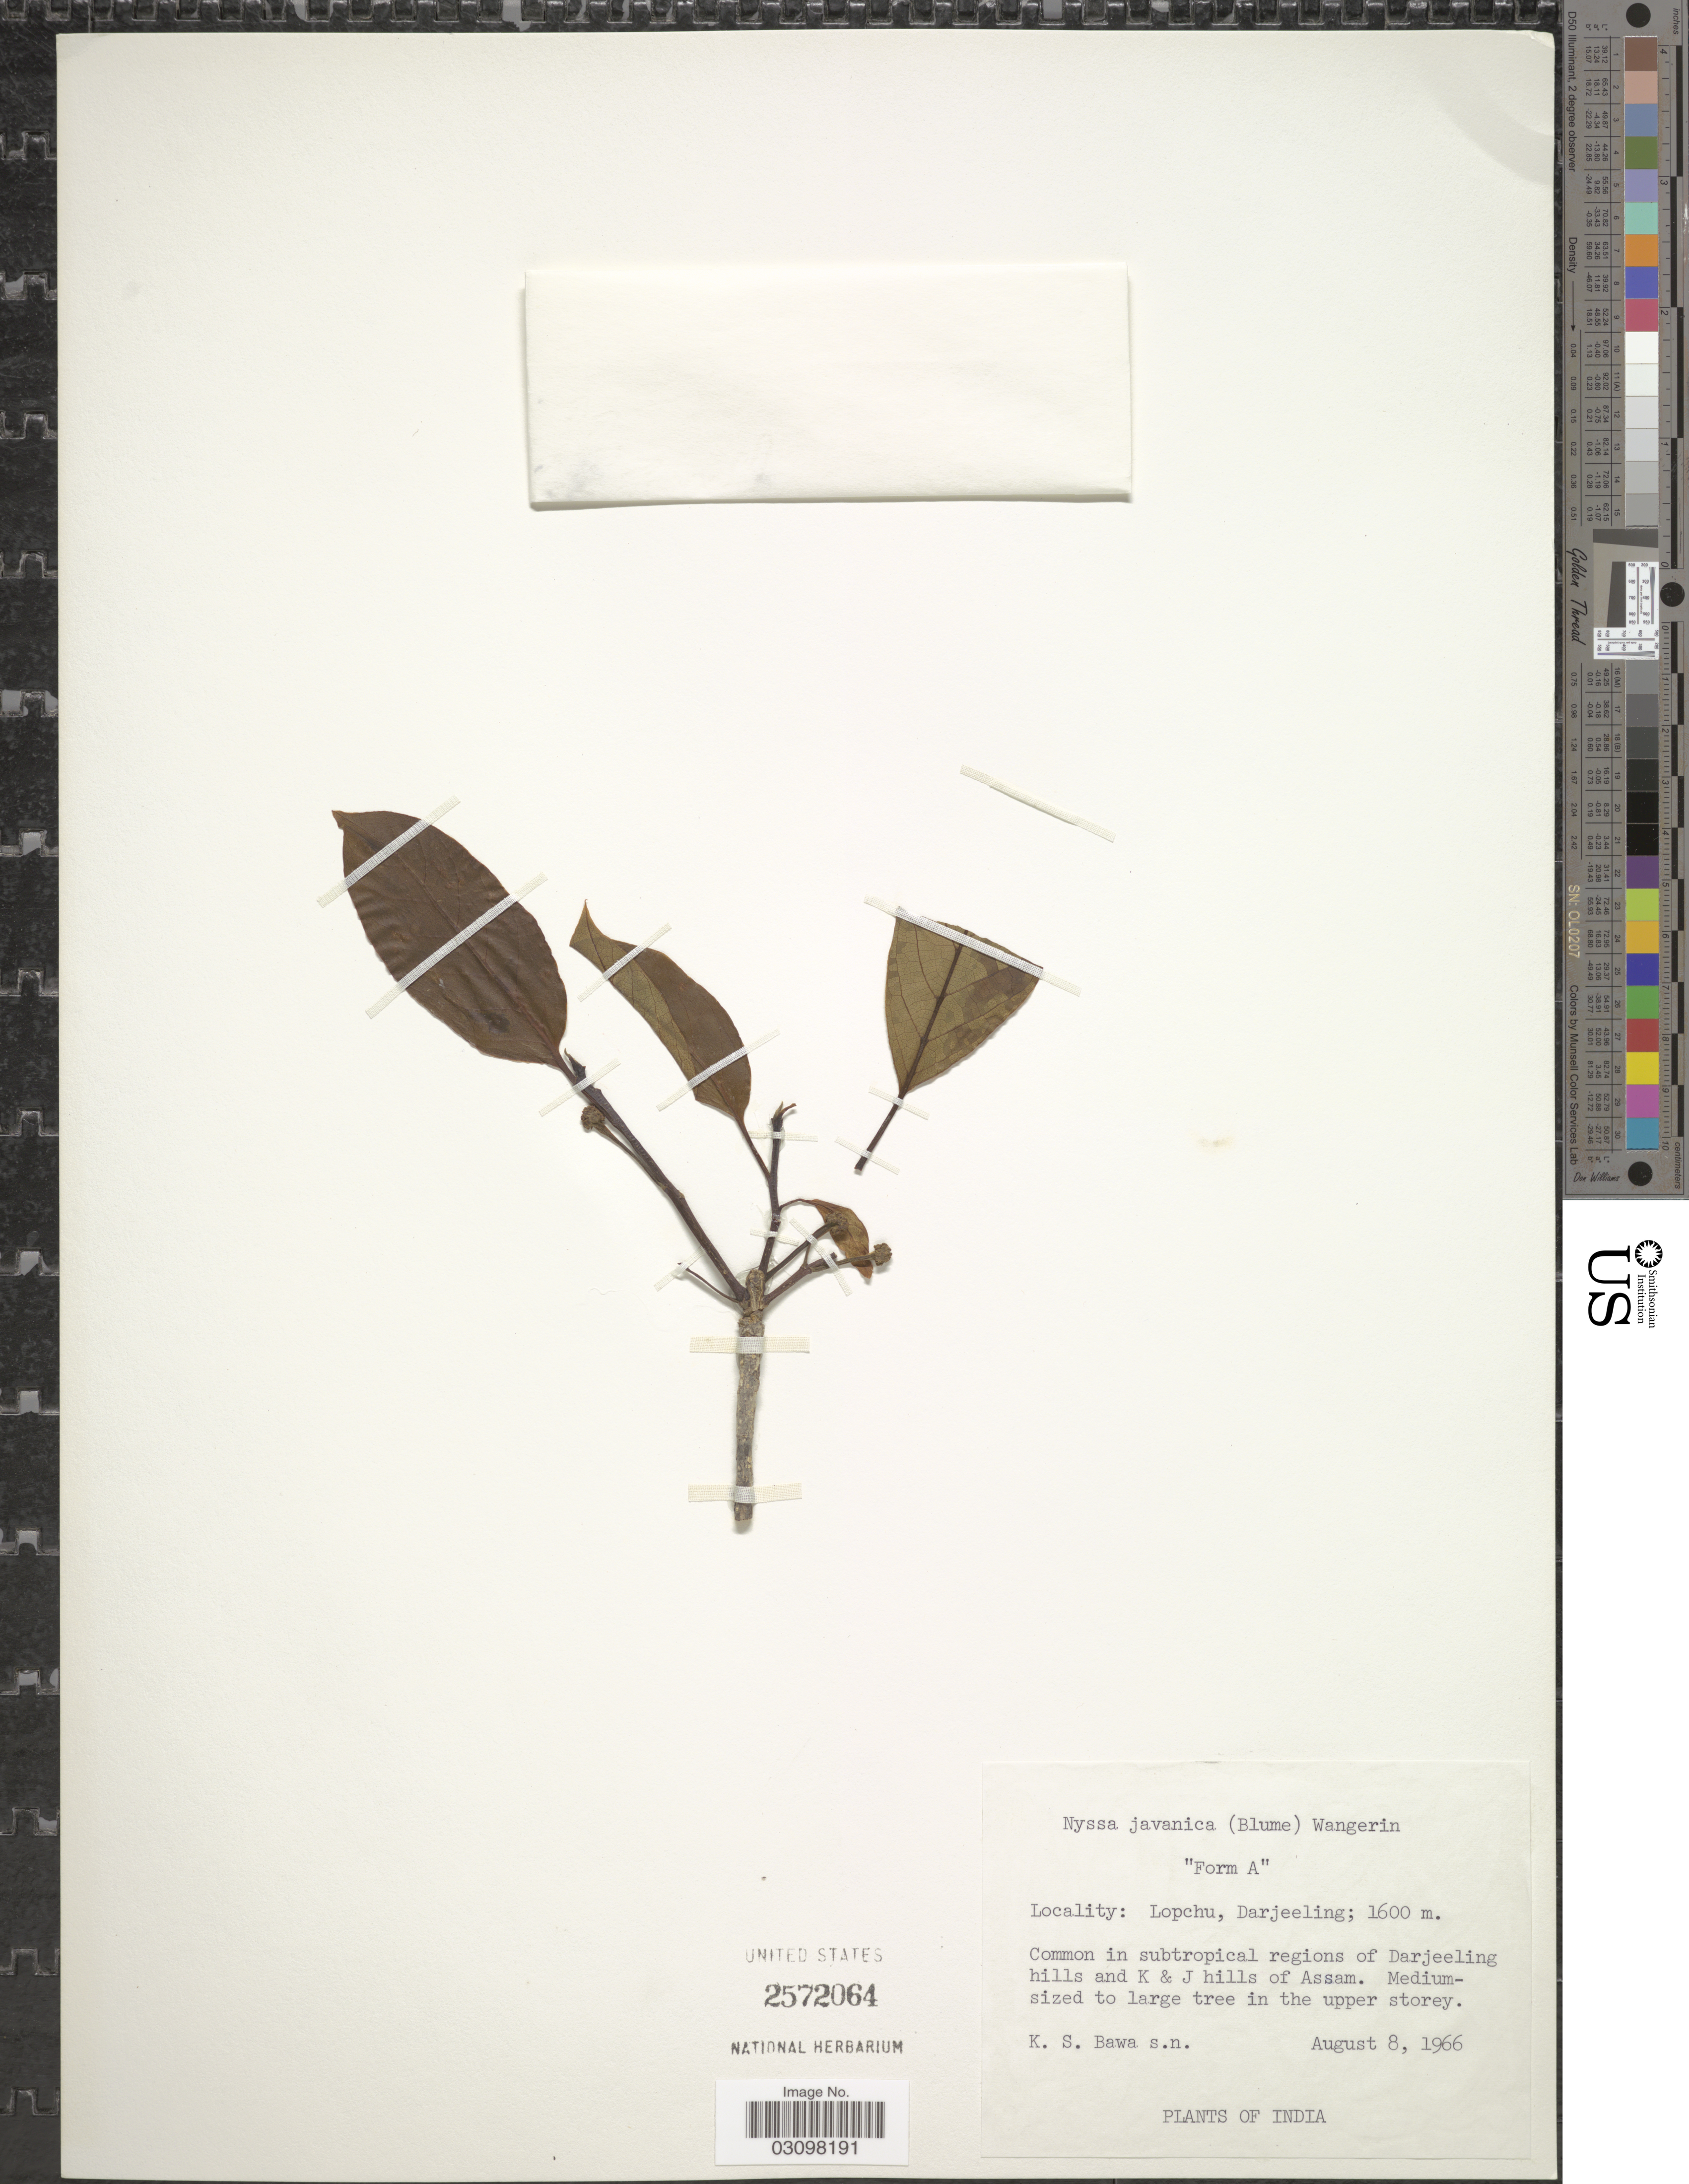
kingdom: Plantae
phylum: Tracheophyta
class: Magnoliopsida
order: Cornales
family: Nyssaceae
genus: Nyssa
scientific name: Nyssa javanica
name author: (Blume) Wangerin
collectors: K. Bawa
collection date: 1966-08-08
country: India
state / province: Assam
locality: Lopchu, Darjeeling. Common in subtropical regions of Darjeeling hills & K & J hills of Assam.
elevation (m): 1600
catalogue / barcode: US 2572064